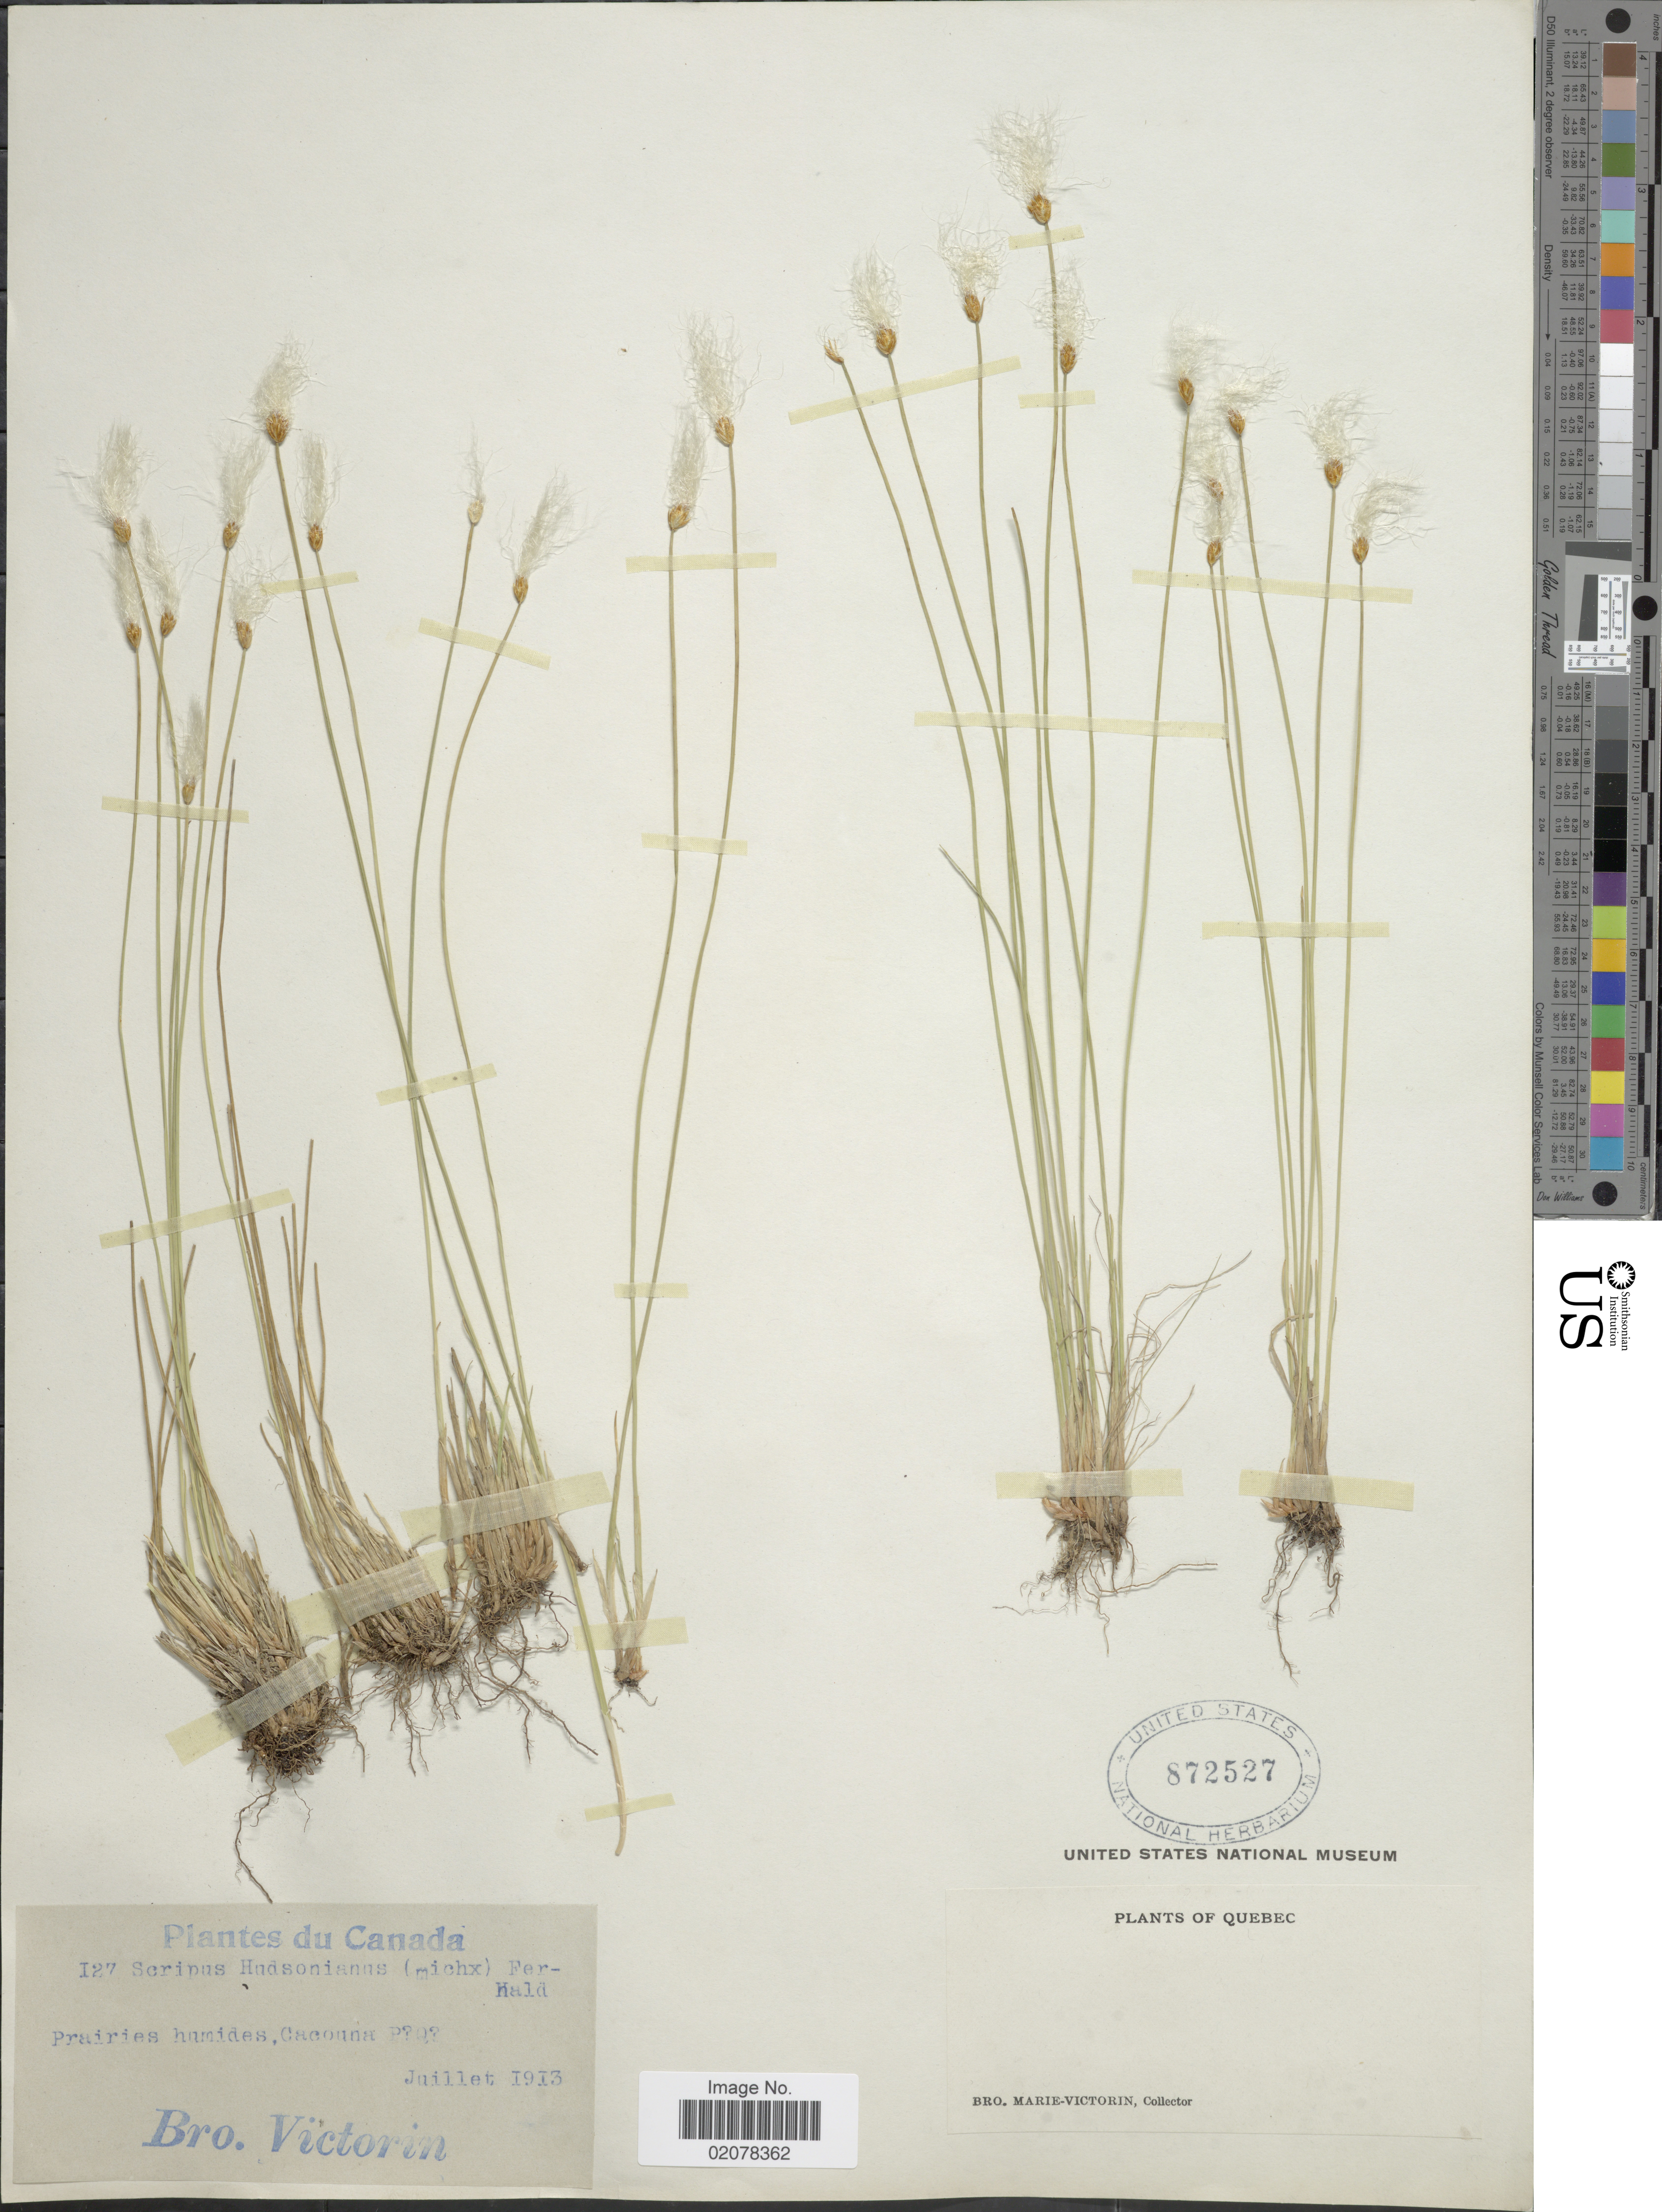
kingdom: Plantae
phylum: Tracheophyta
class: Liliopsida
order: Poales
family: Cyperaceae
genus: Trichophorum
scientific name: Trichophorum alpinum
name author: (L.) Pers.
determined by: Strong, M. T., (US), Smithsonian Institution - National Museum of Natural History (UNITED STATES)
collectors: Fr. Marie-Victorin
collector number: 127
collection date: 1913-07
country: Canada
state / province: Quebec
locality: Prairies humides, Cacouna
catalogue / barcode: US 872527